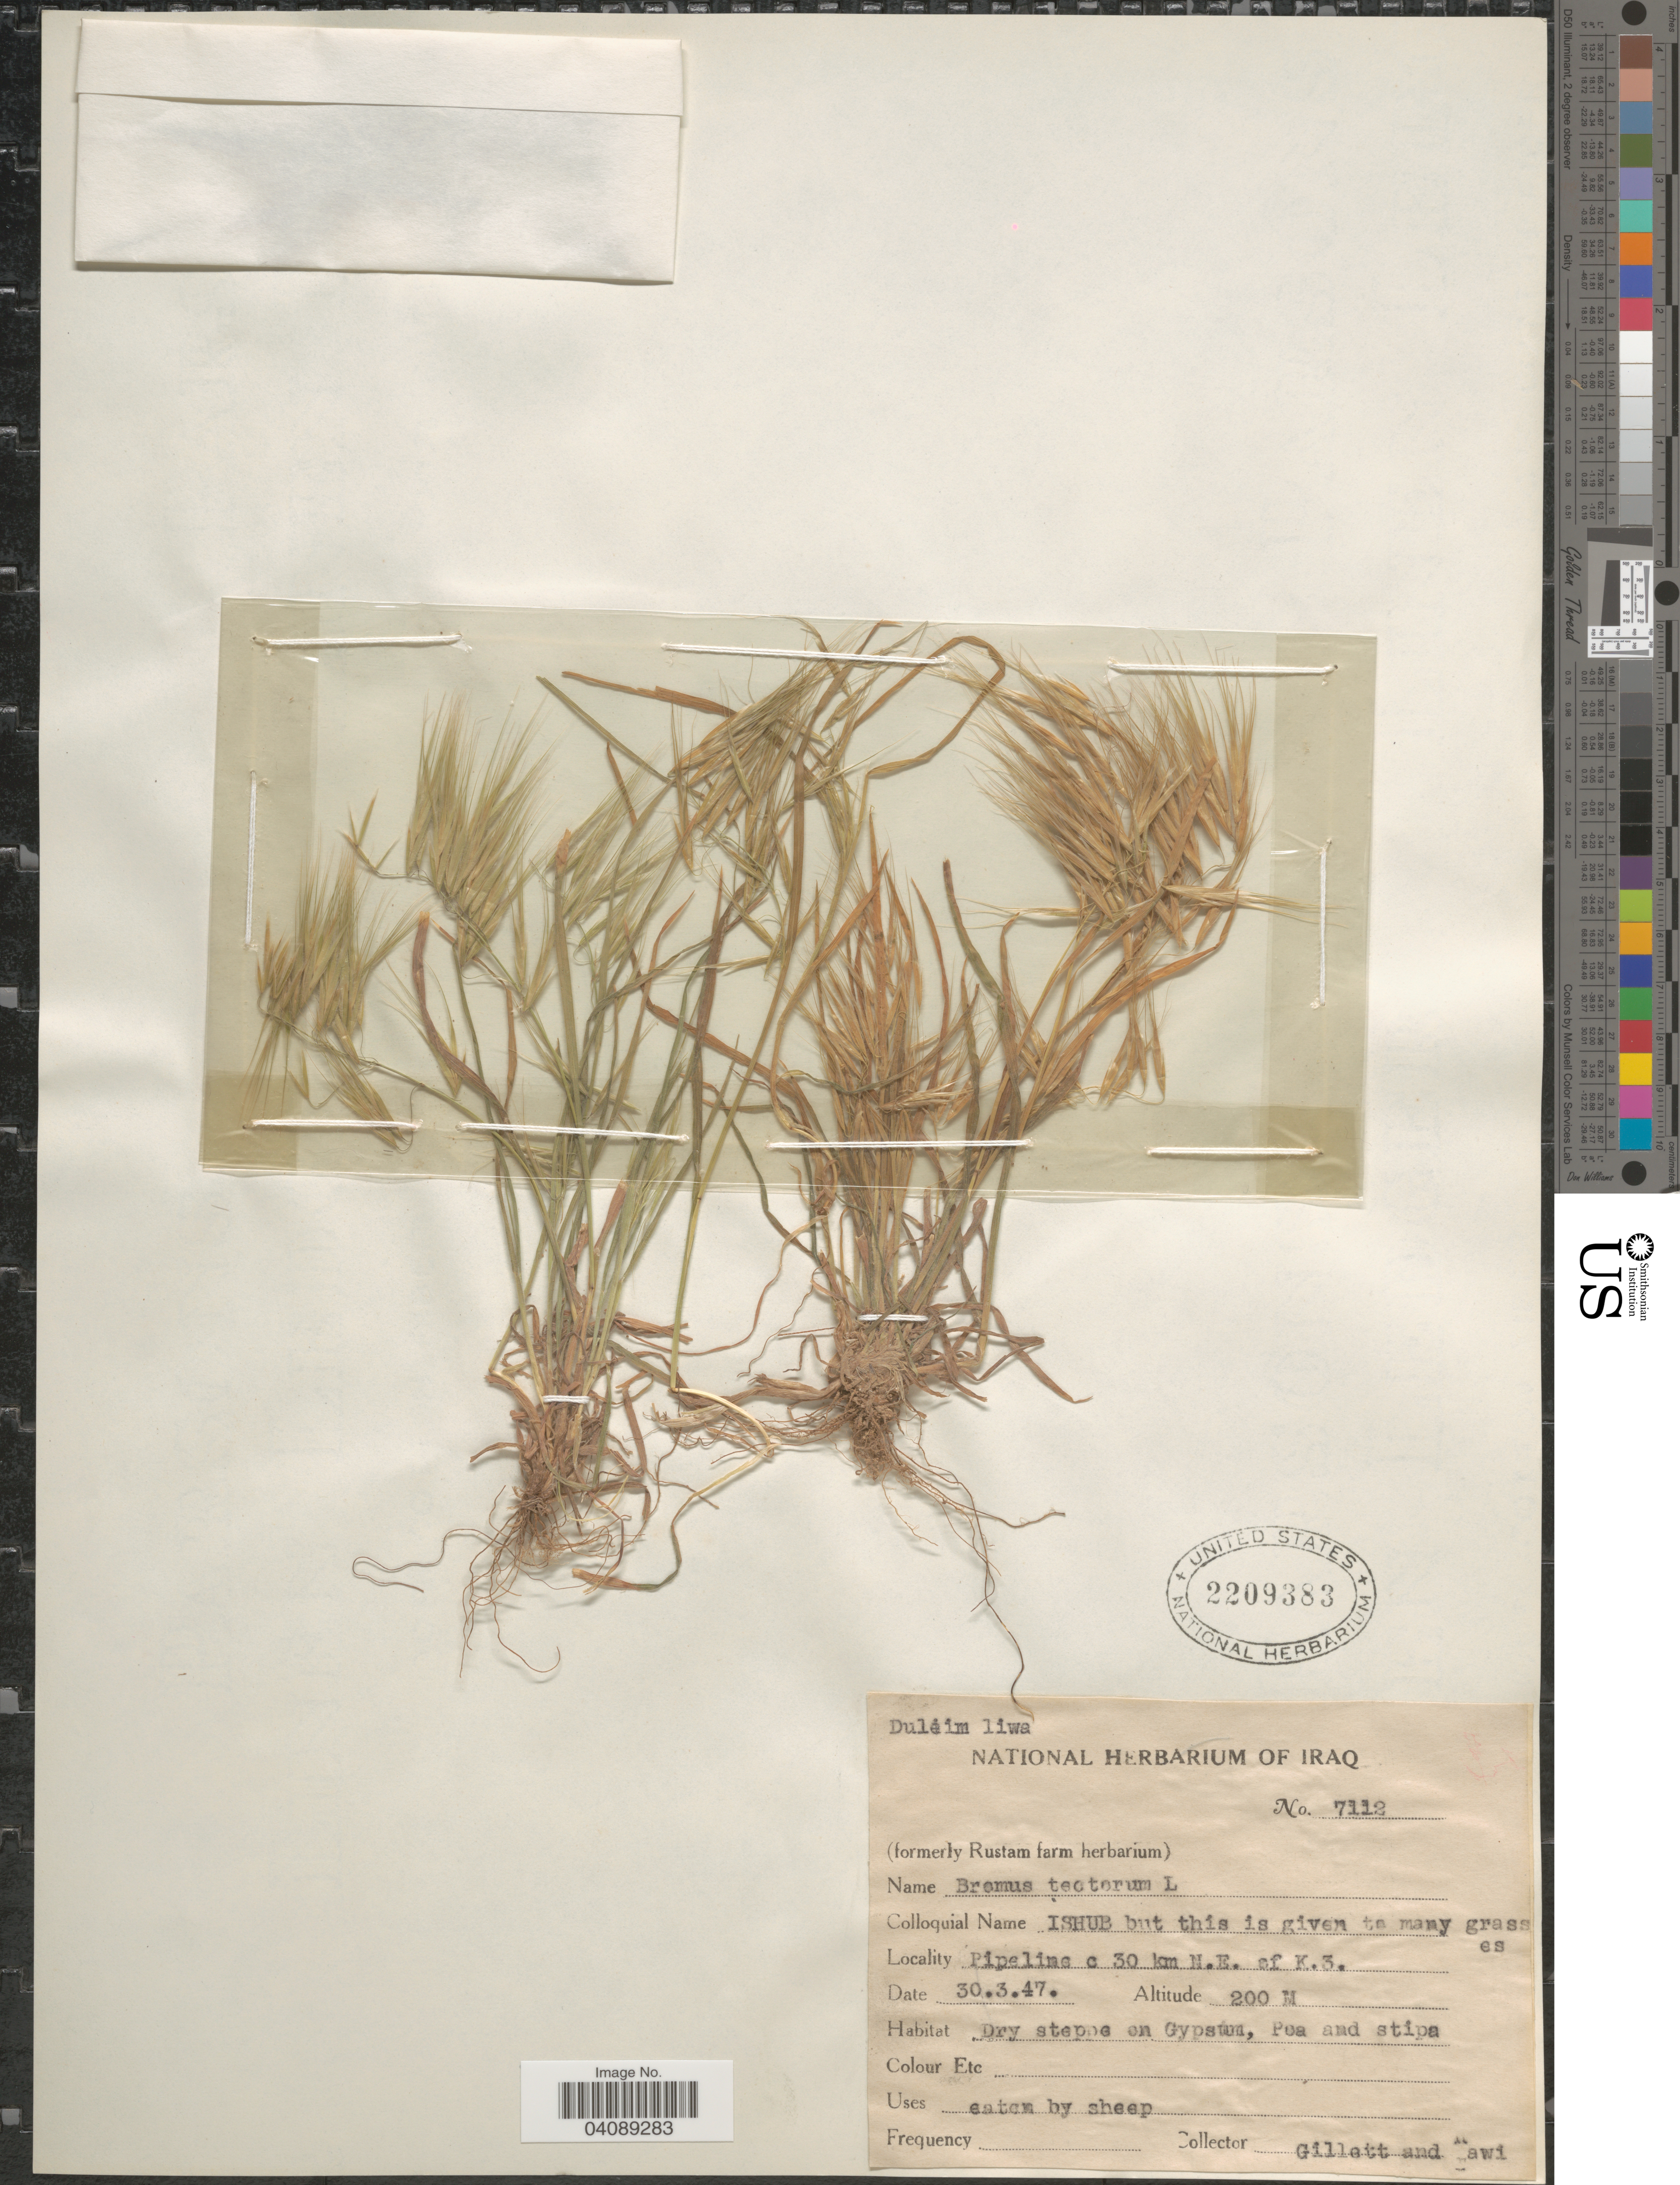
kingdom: Plantae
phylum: Tracheophyta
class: Liliopsida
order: Poales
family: Poaceae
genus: Bromus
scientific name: Bromus tectorum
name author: L.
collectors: Gillett, -- & -. Rawi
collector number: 7112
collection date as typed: Transcribed d/m/y: 30/3/47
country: Iraq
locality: Duleim liwa. Pipeline c 30 km N.E. of K.3.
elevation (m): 200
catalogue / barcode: US 2209383